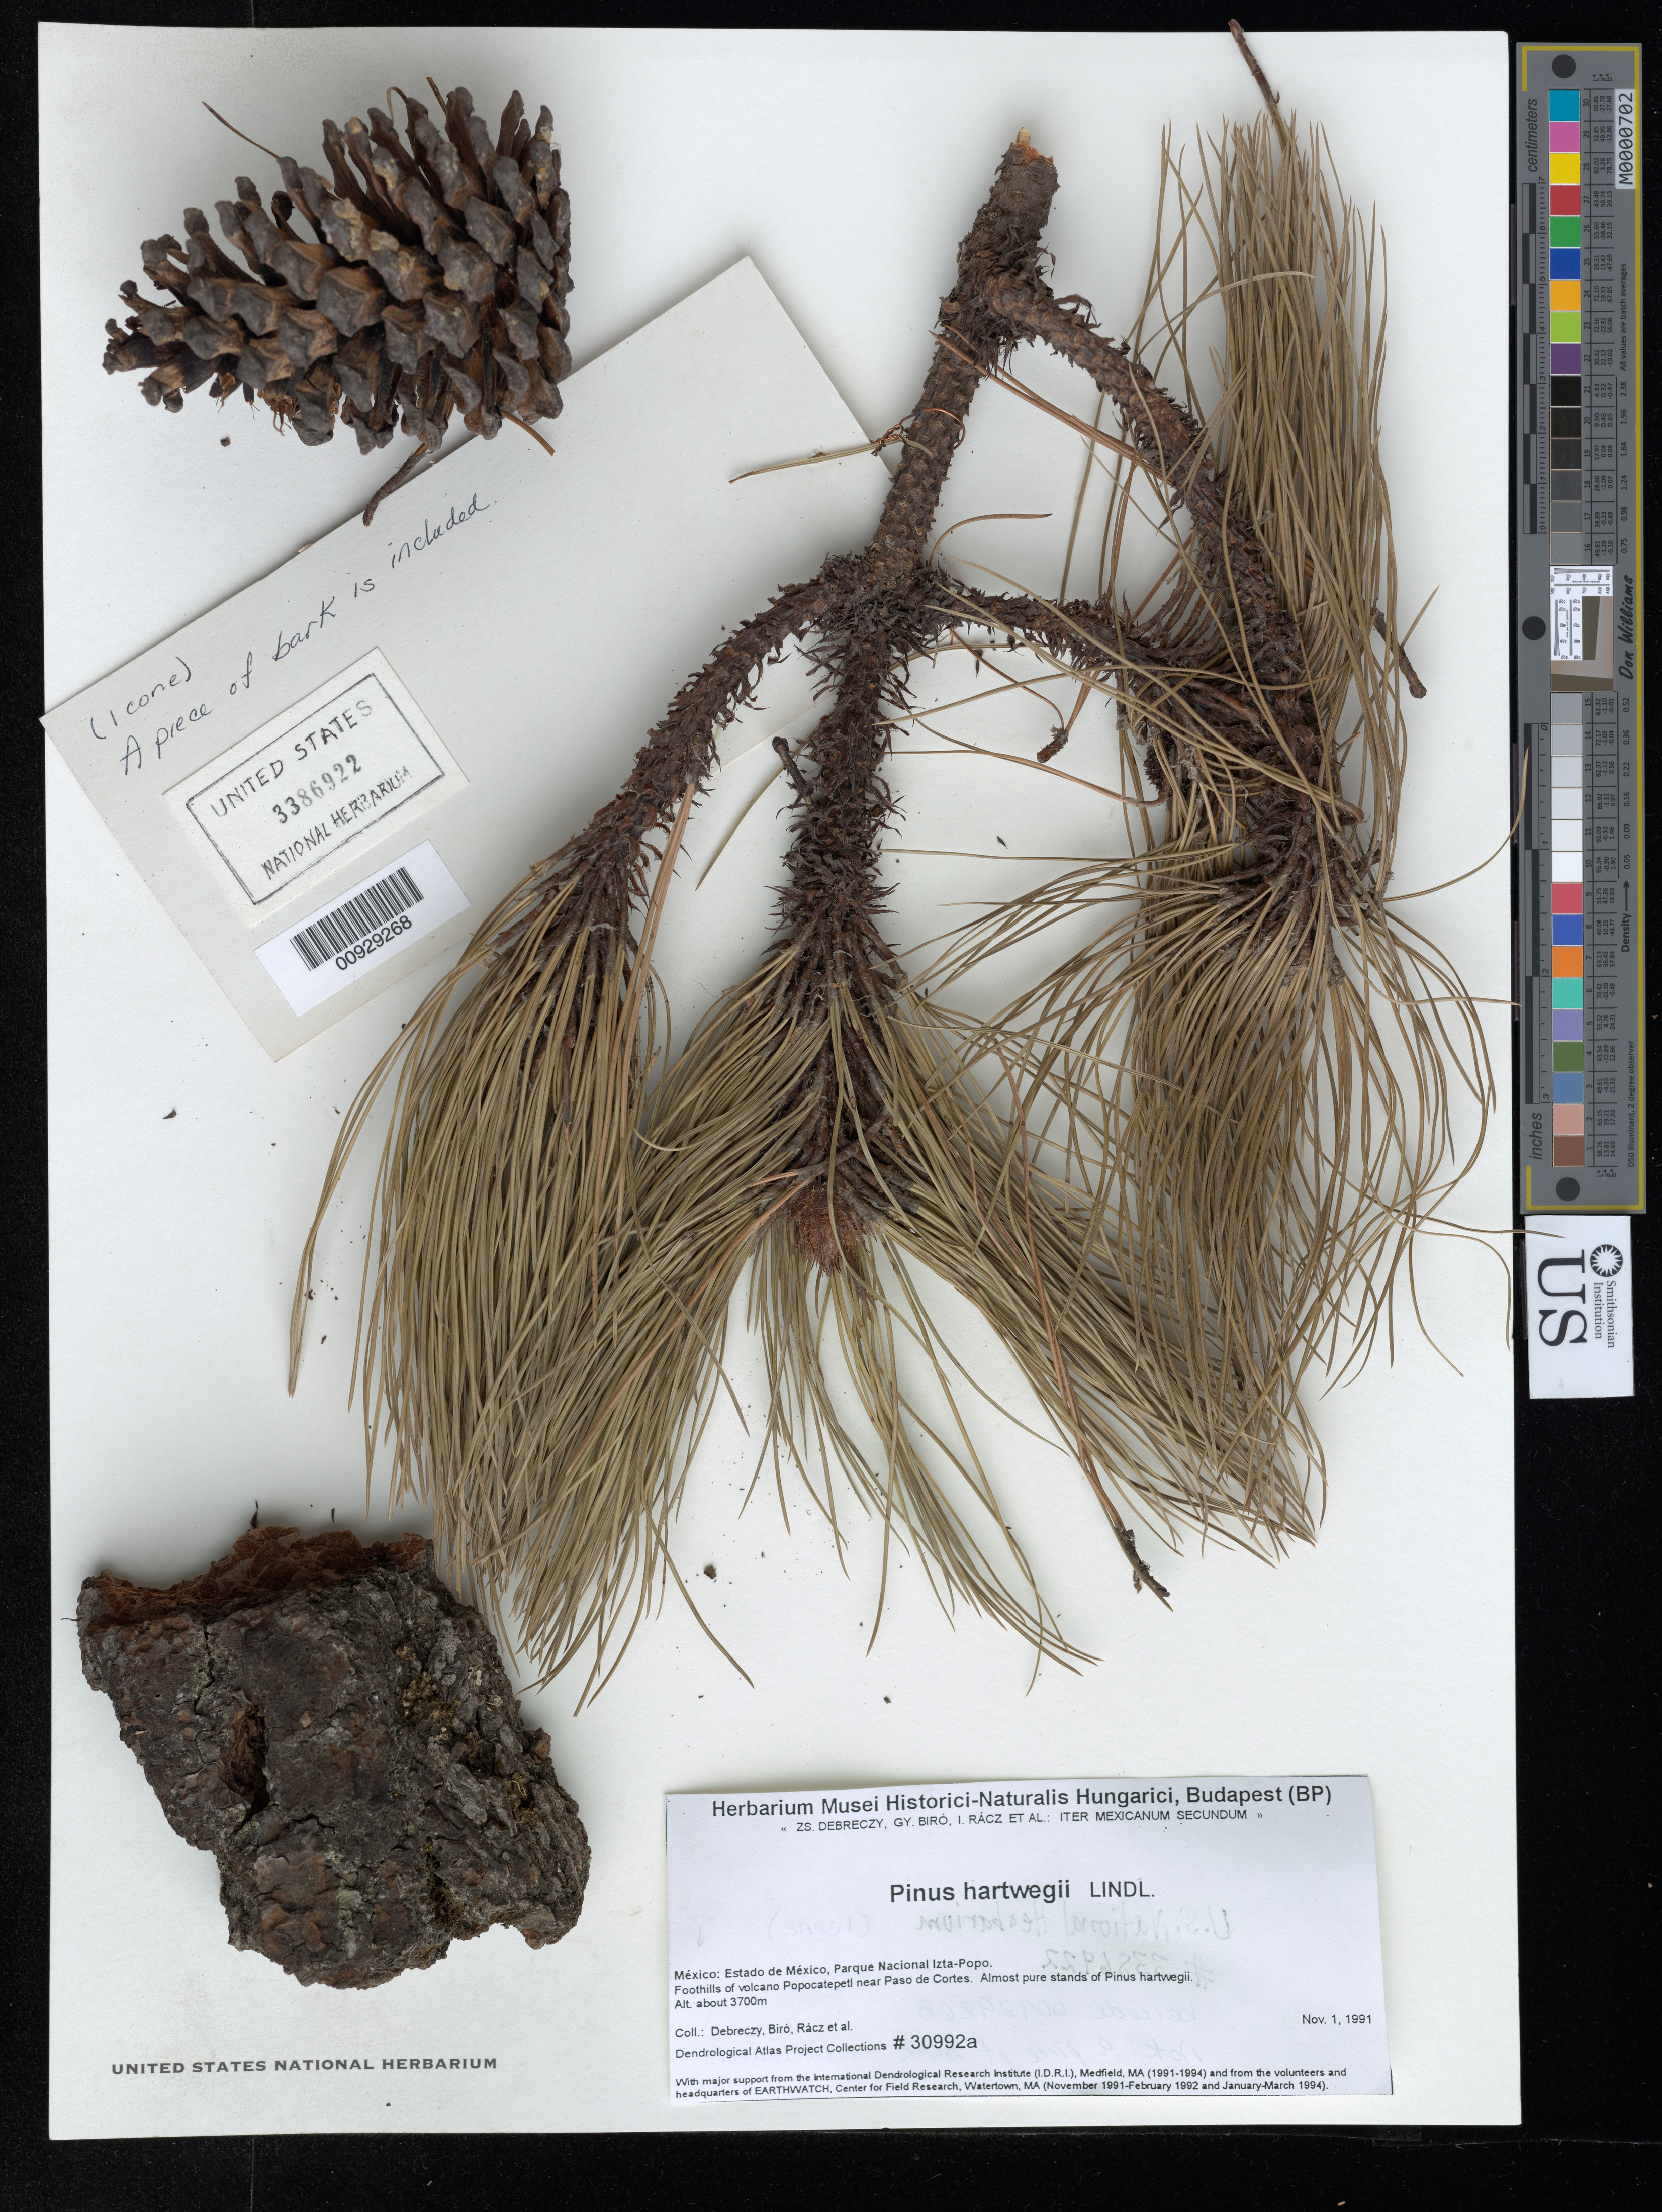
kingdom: Plantae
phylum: Tracheophyta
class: Pinopsida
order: Pinales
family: Pinaceae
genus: Pinus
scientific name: Pinus hartwegii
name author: Lindl.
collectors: Z. Debreczy, G. Biro, I. Rácz & et al.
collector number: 30992 a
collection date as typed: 01 Nov 1991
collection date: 1991-11-01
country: Mexico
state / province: México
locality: Parque Nacional Izta-Popo. Foothills of volcano Popocatepetl near Paso de Cortés.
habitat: Foothills of volcano. Almost pure stands of Pinus hartwegii.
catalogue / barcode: US 3386922